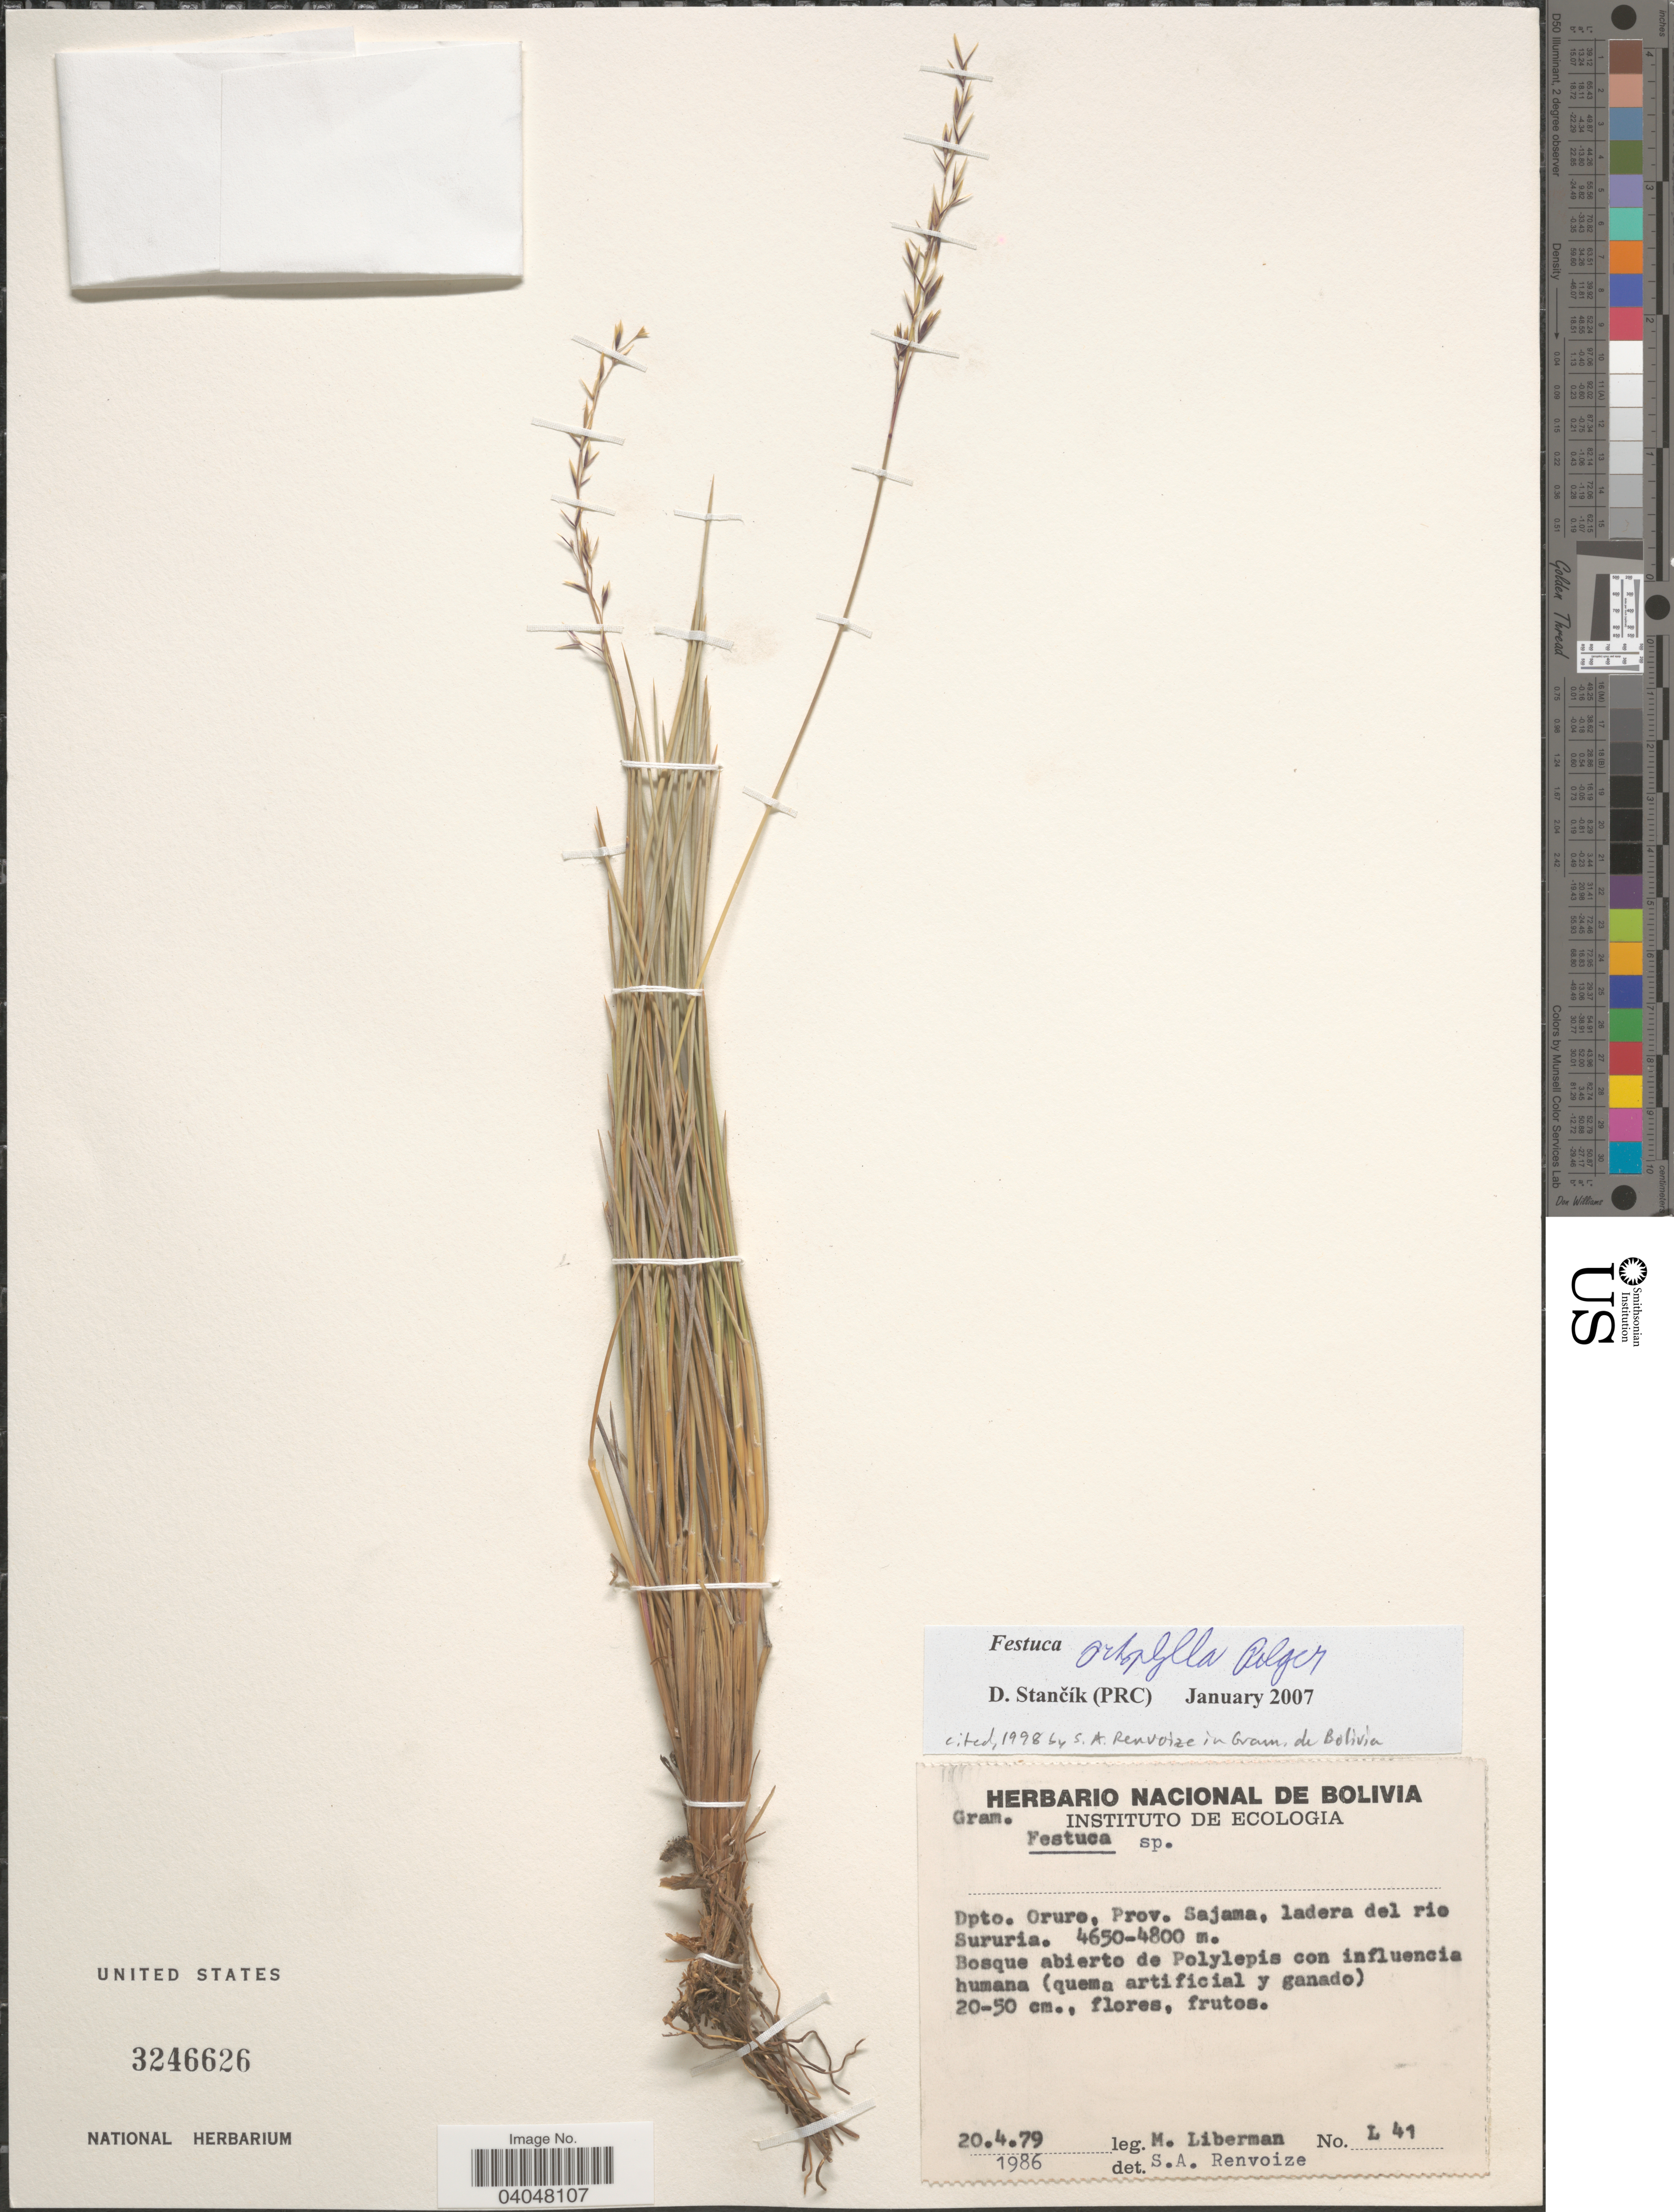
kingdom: Plantae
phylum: Tracheophyta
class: Liliopsida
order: Poales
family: Poaceae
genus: Festuca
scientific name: Festuca orthophylla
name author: Pilg.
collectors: M. Liberman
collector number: L41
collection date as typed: Transcribed d/m/y: 20/4/79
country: Bolivia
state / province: Oruro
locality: Dpto. Oruro, Prov. Sajama, ladera del rio Sururia.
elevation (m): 4650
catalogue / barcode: US 3246626